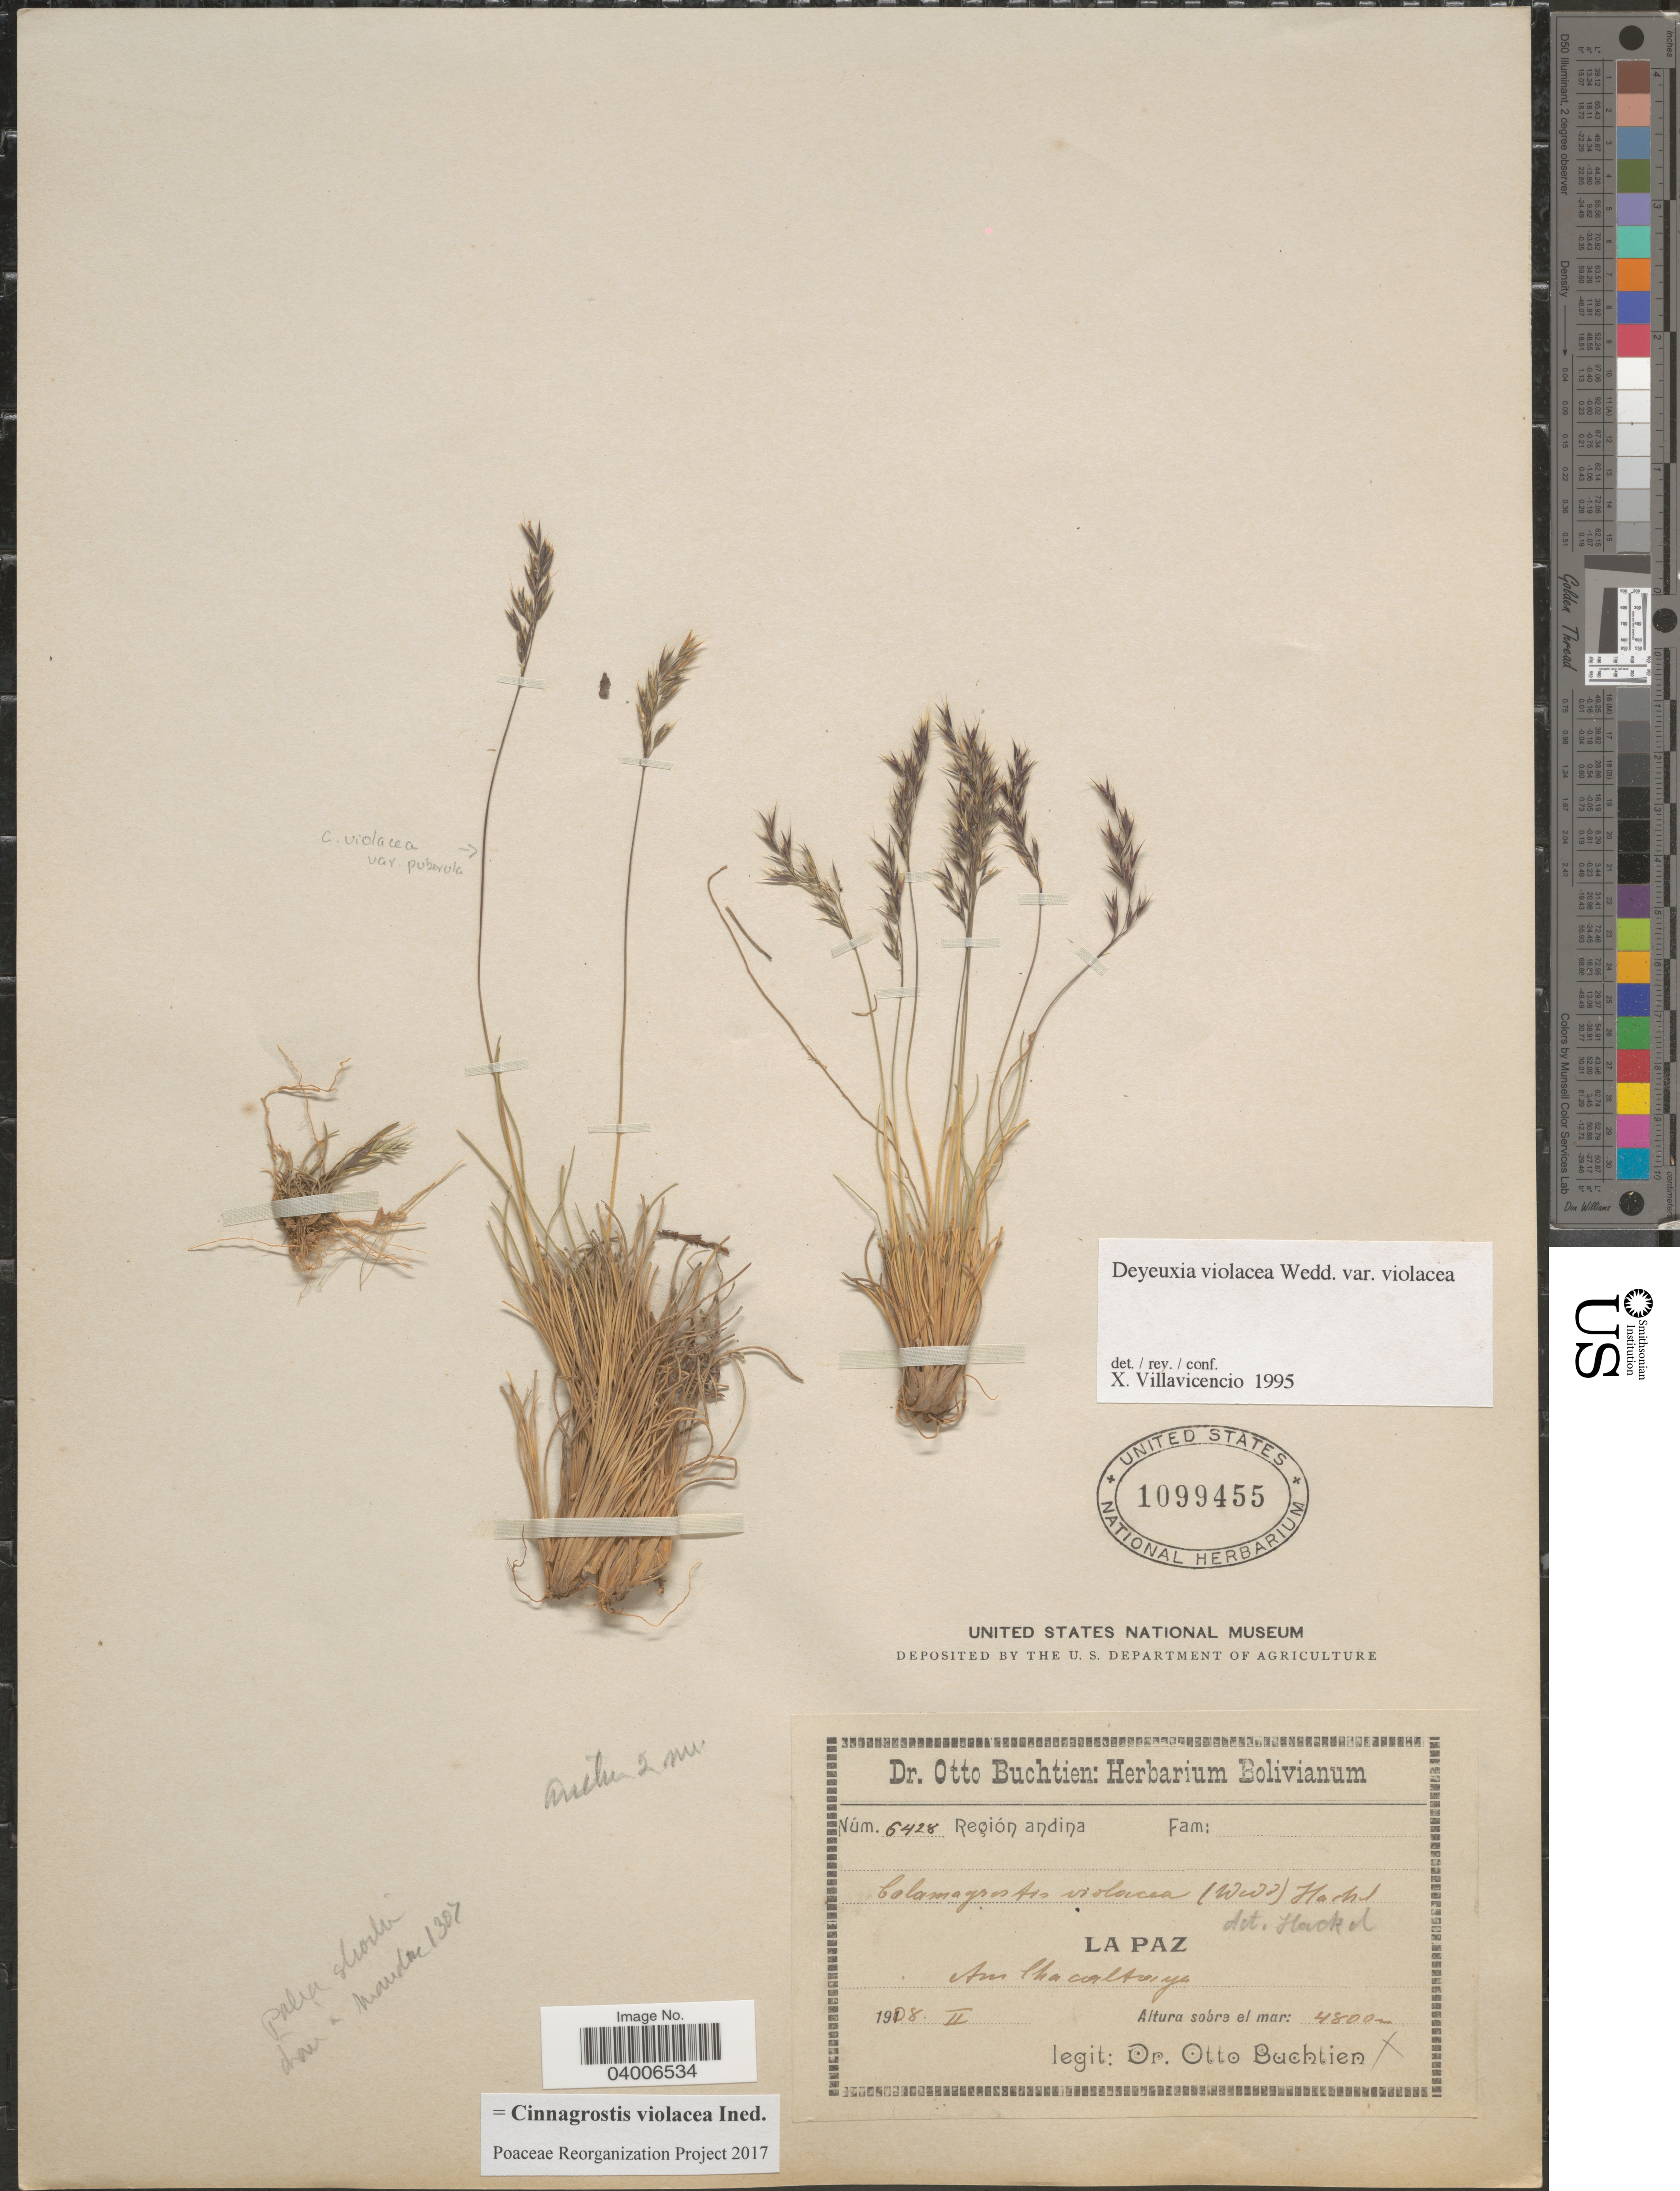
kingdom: Plantae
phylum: Tracheophyta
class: Liliopsida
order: Poales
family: Poaceae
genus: Cinnagrostis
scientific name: Cinnagrostis violacea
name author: (Wedd.) P.M. Peterson et al.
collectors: O. Buchtien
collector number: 6428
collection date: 1908-02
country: Bolivia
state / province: La Paz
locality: Am Chacaltaya.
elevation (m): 4800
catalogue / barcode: US 1099455